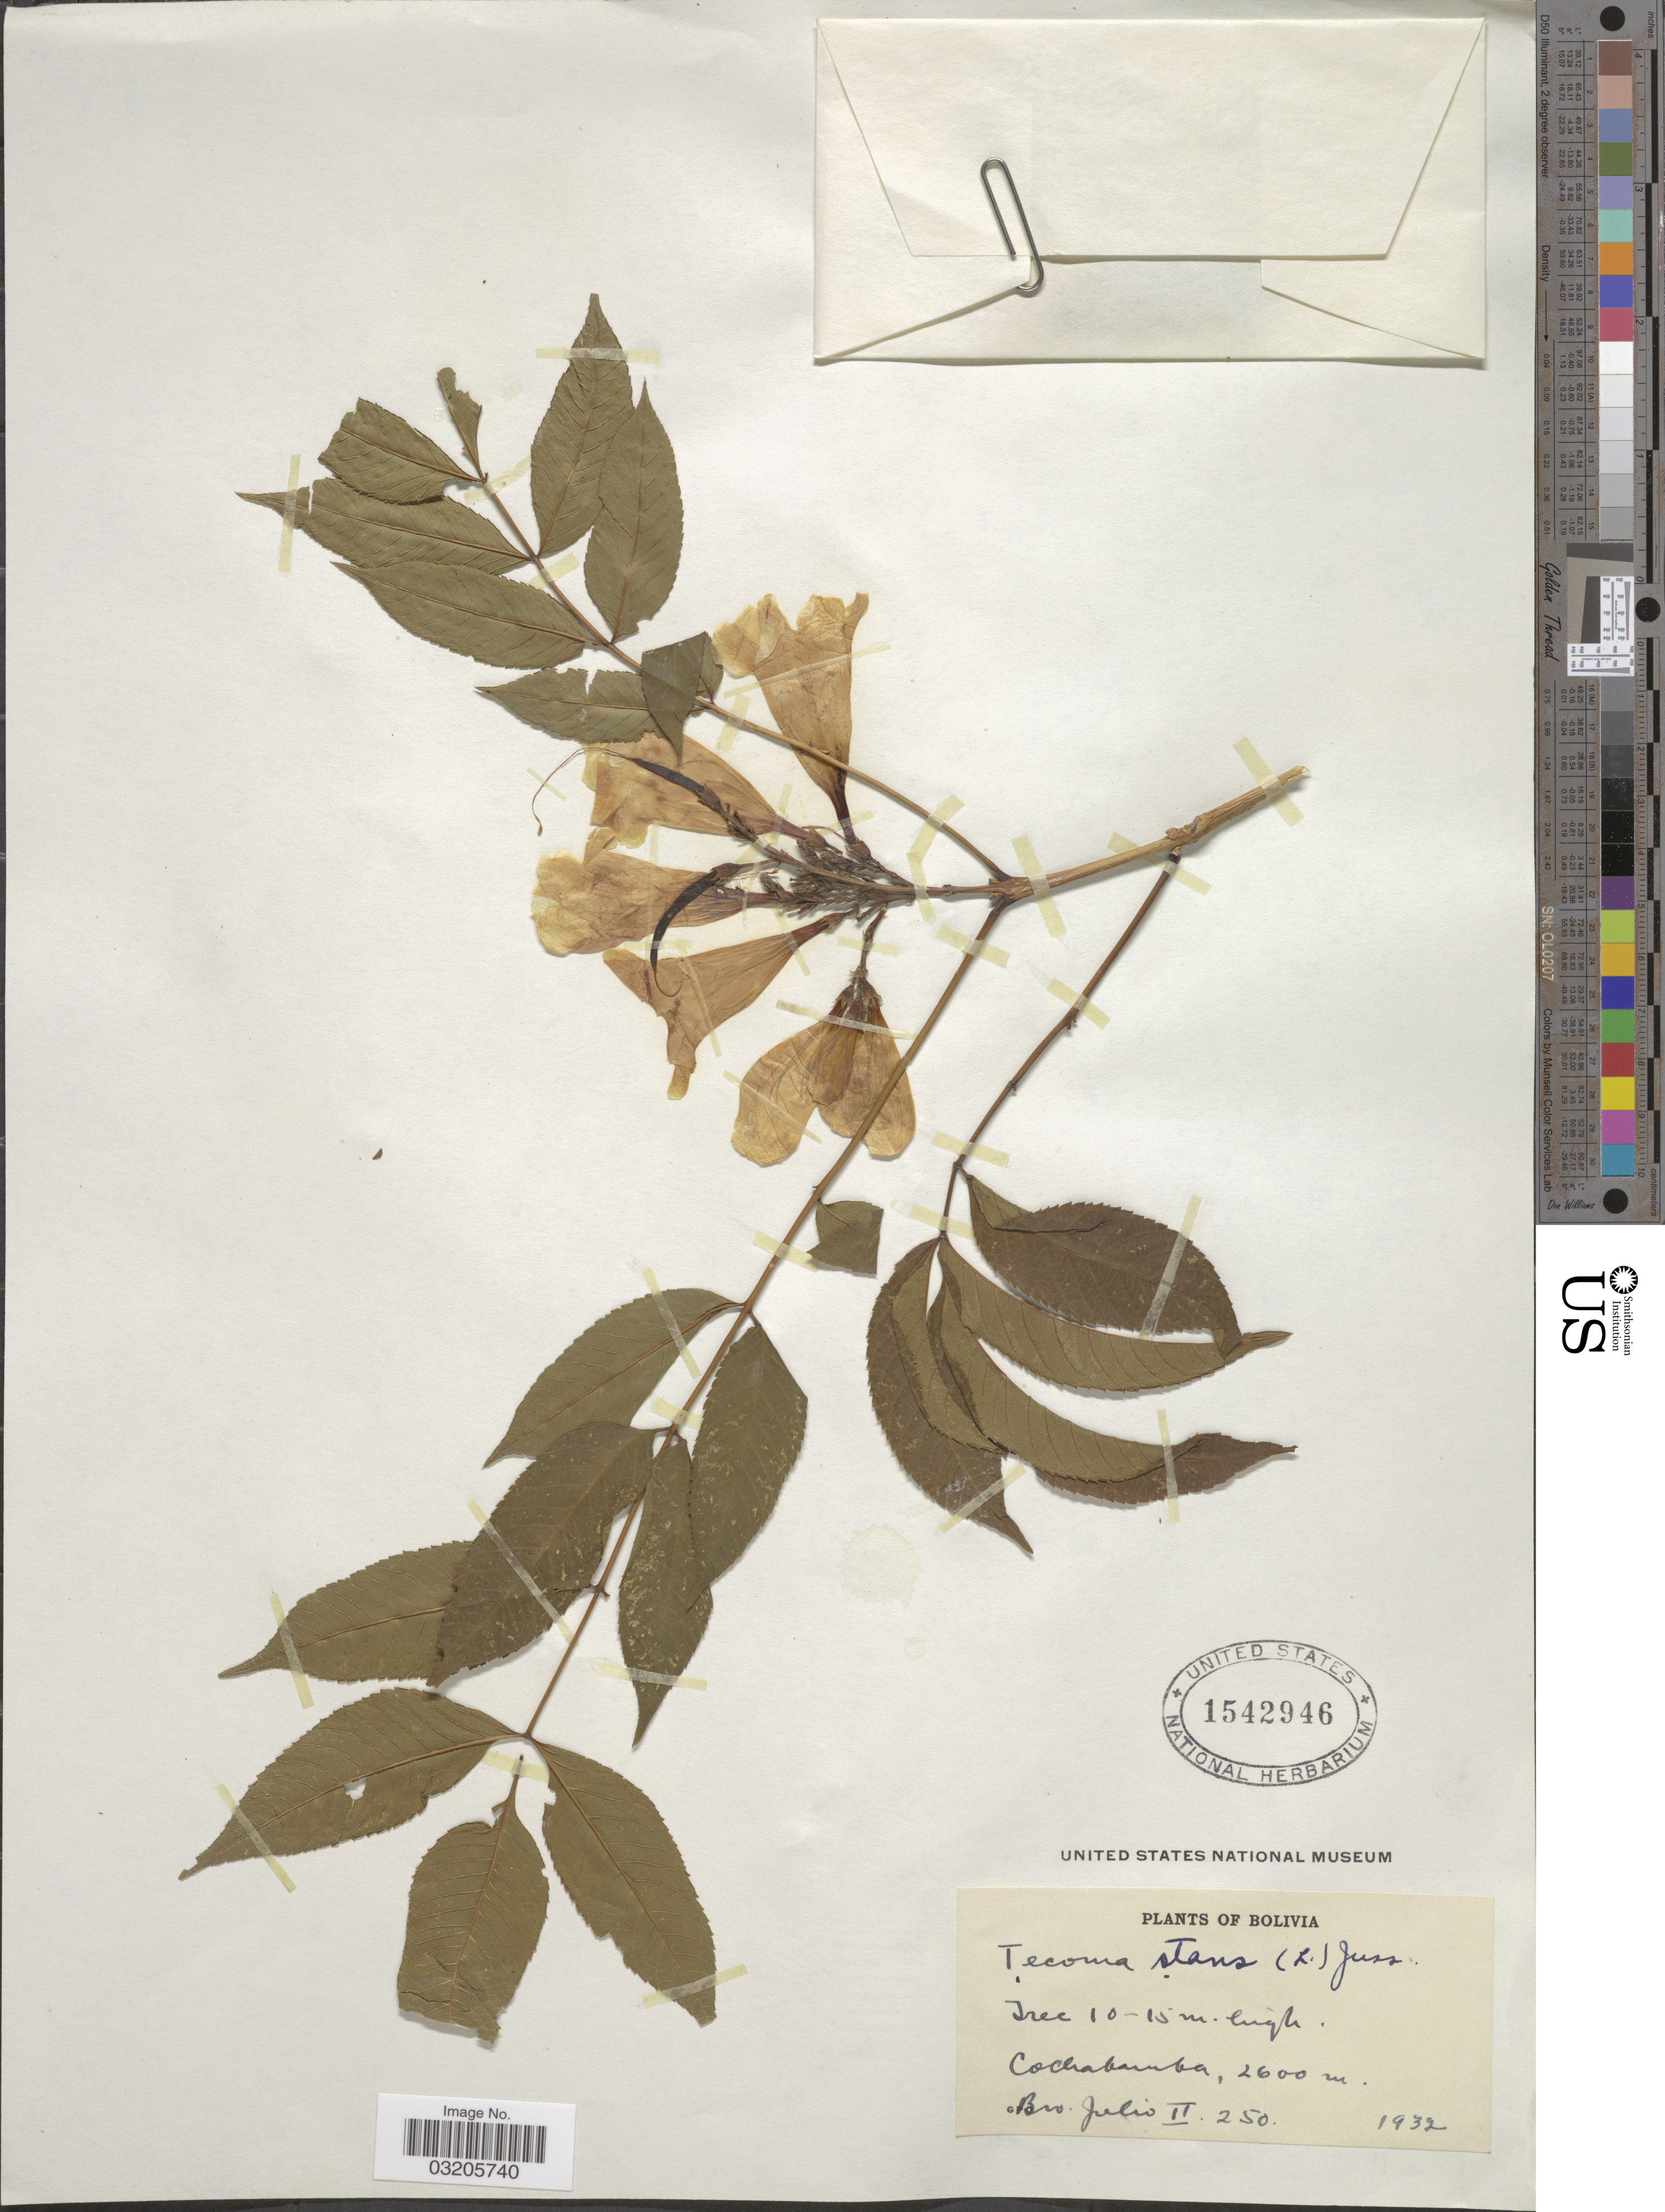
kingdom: Plantae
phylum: Tracheophyta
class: Magnoliopsida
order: Lamiales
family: Bignoniaceae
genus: Tecoma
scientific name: Tecoma stans var. stans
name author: (L.) Juss. ex Kunth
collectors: Bro. Julio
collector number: II250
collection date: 1932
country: Bolivia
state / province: Cochabamba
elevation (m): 2600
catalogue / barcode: US 1542946